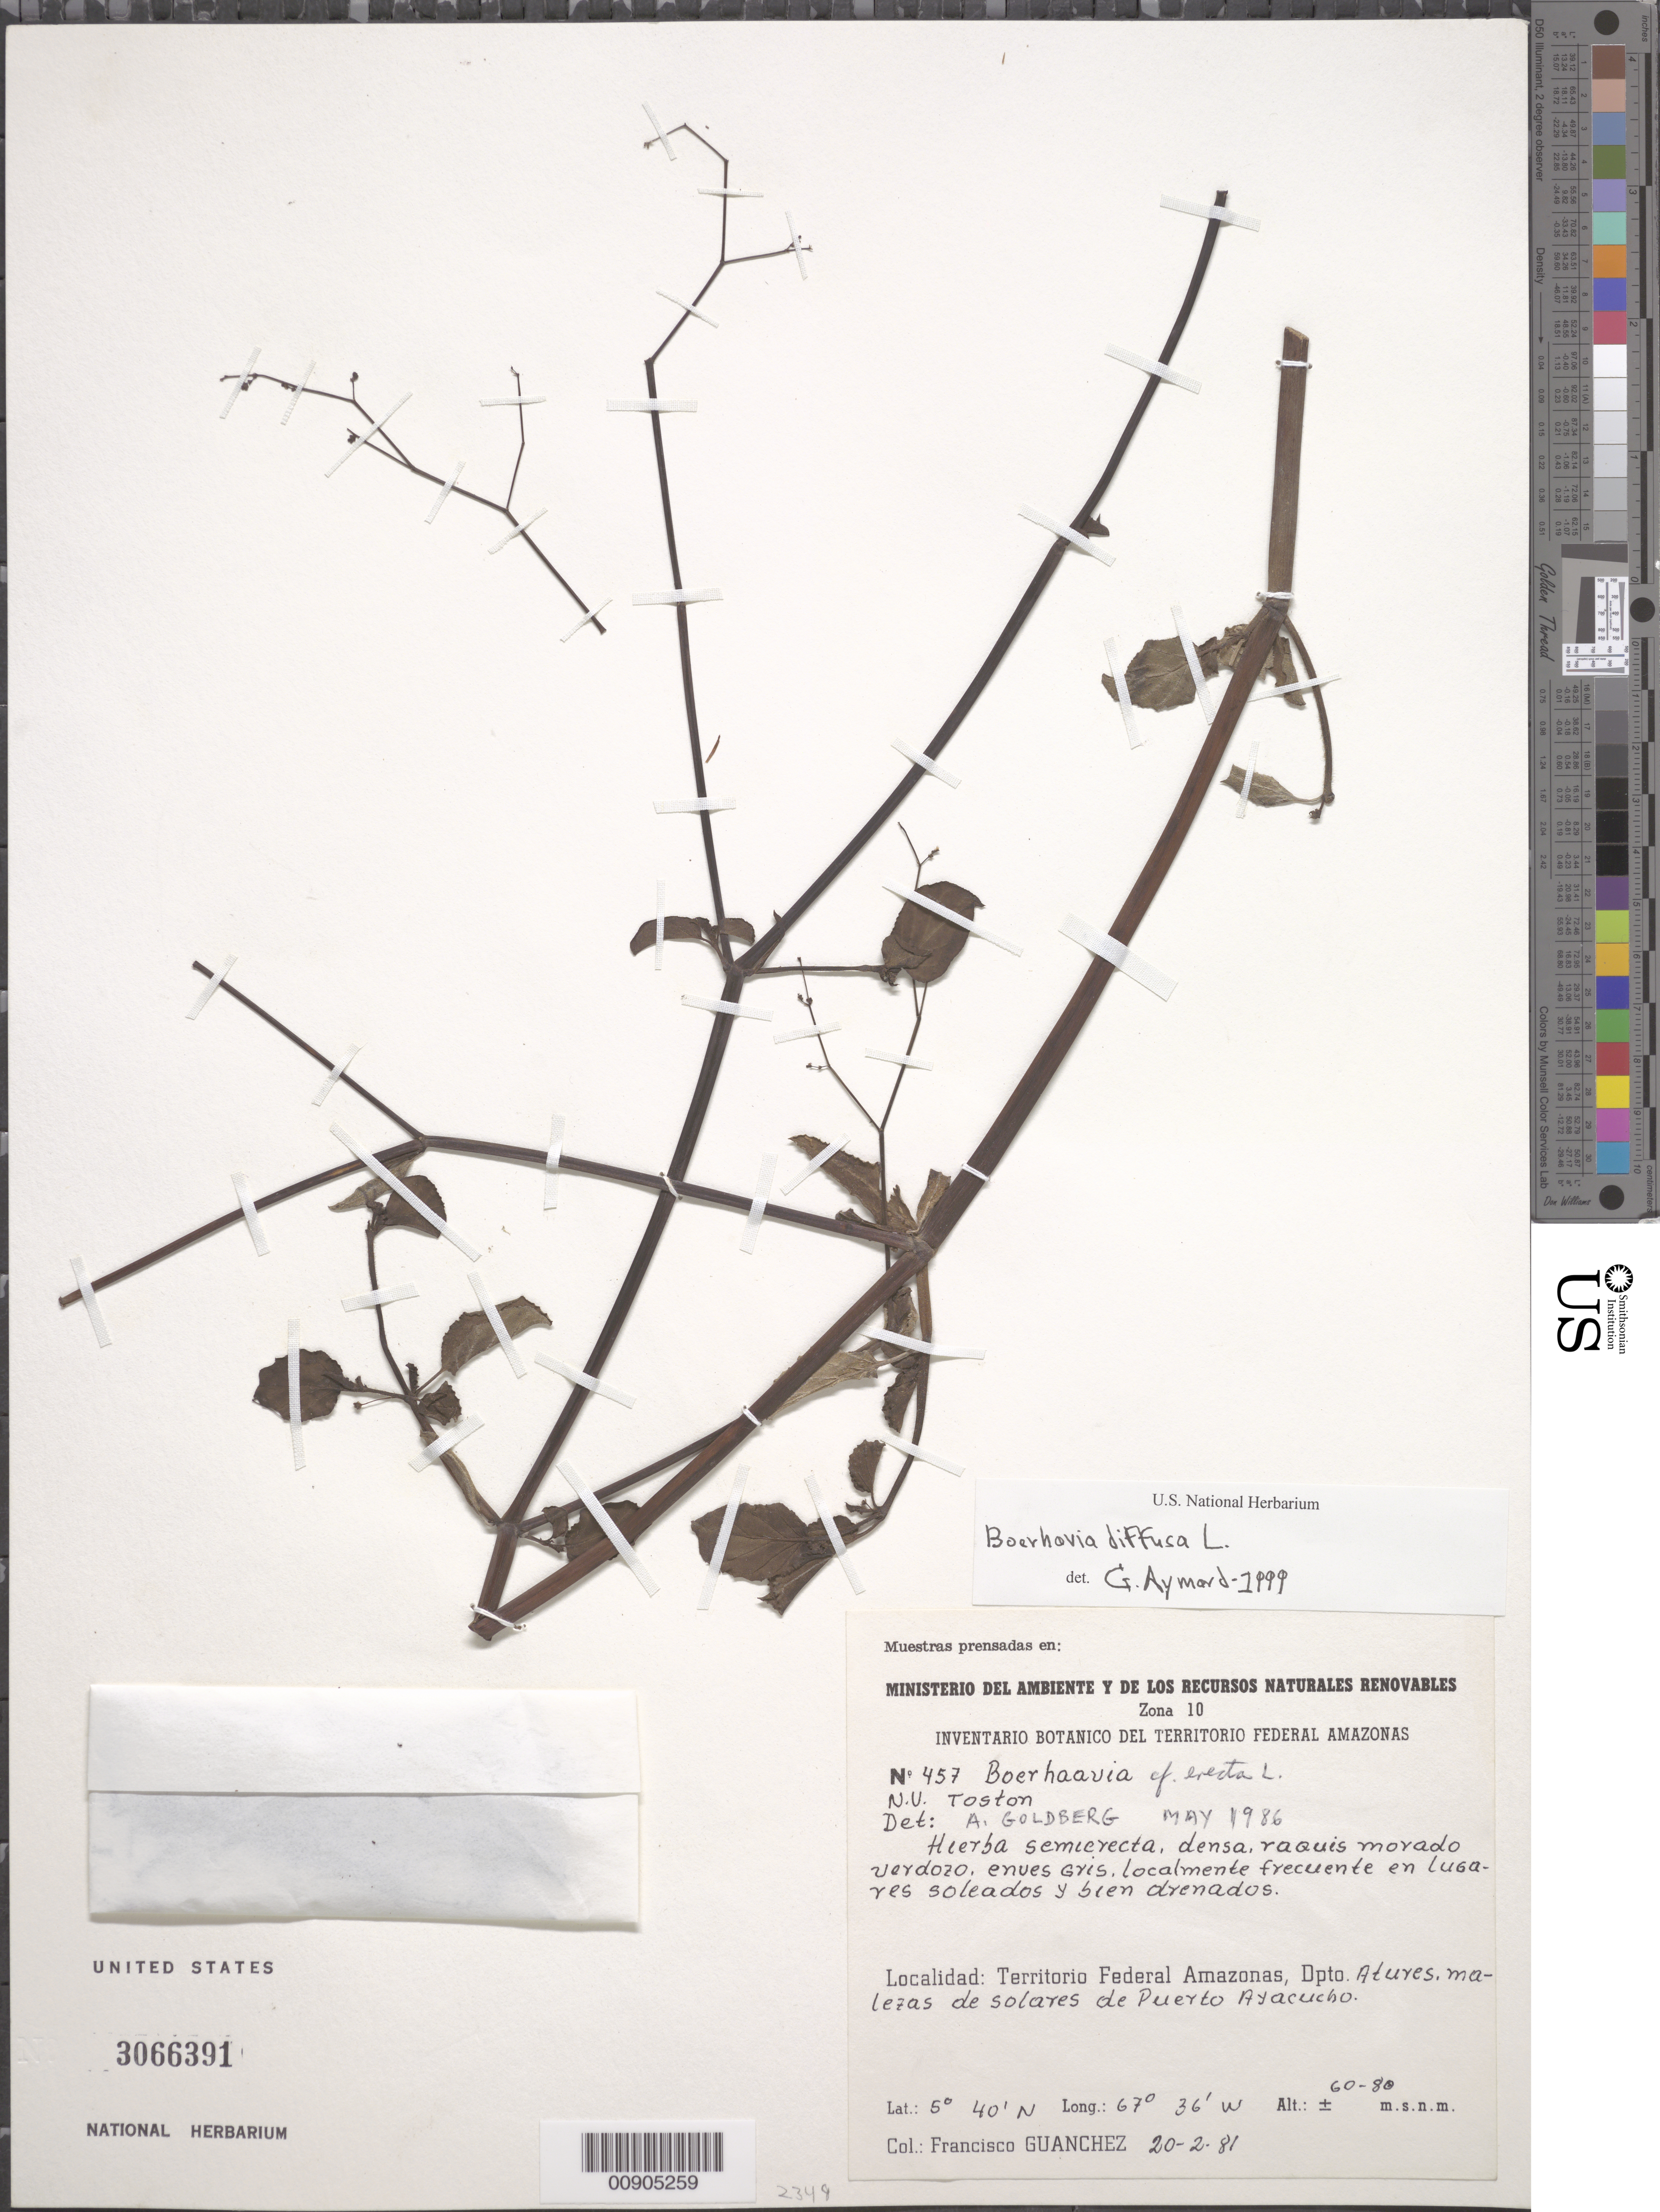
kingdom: Plantae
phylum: Tracheophyta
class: Magnoliopsida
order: Caryophyllales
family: Nyctaginaceae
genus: Boerhavia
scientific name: Boerhavia diffusa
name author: L.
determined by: Aymard C., G. A., (PORT), Univ. Nac. Exp. de los Llanos Ezequiel Zamora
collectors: F. Guánchez M.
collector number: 457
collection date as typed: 20-Feb-81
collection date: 1981-02-20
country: Venezuela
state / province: Amazonas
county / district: Atures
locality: Puerto Ayacucho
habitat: Lugares soleados y bien drenados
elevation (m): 60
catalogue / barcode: US 3066391